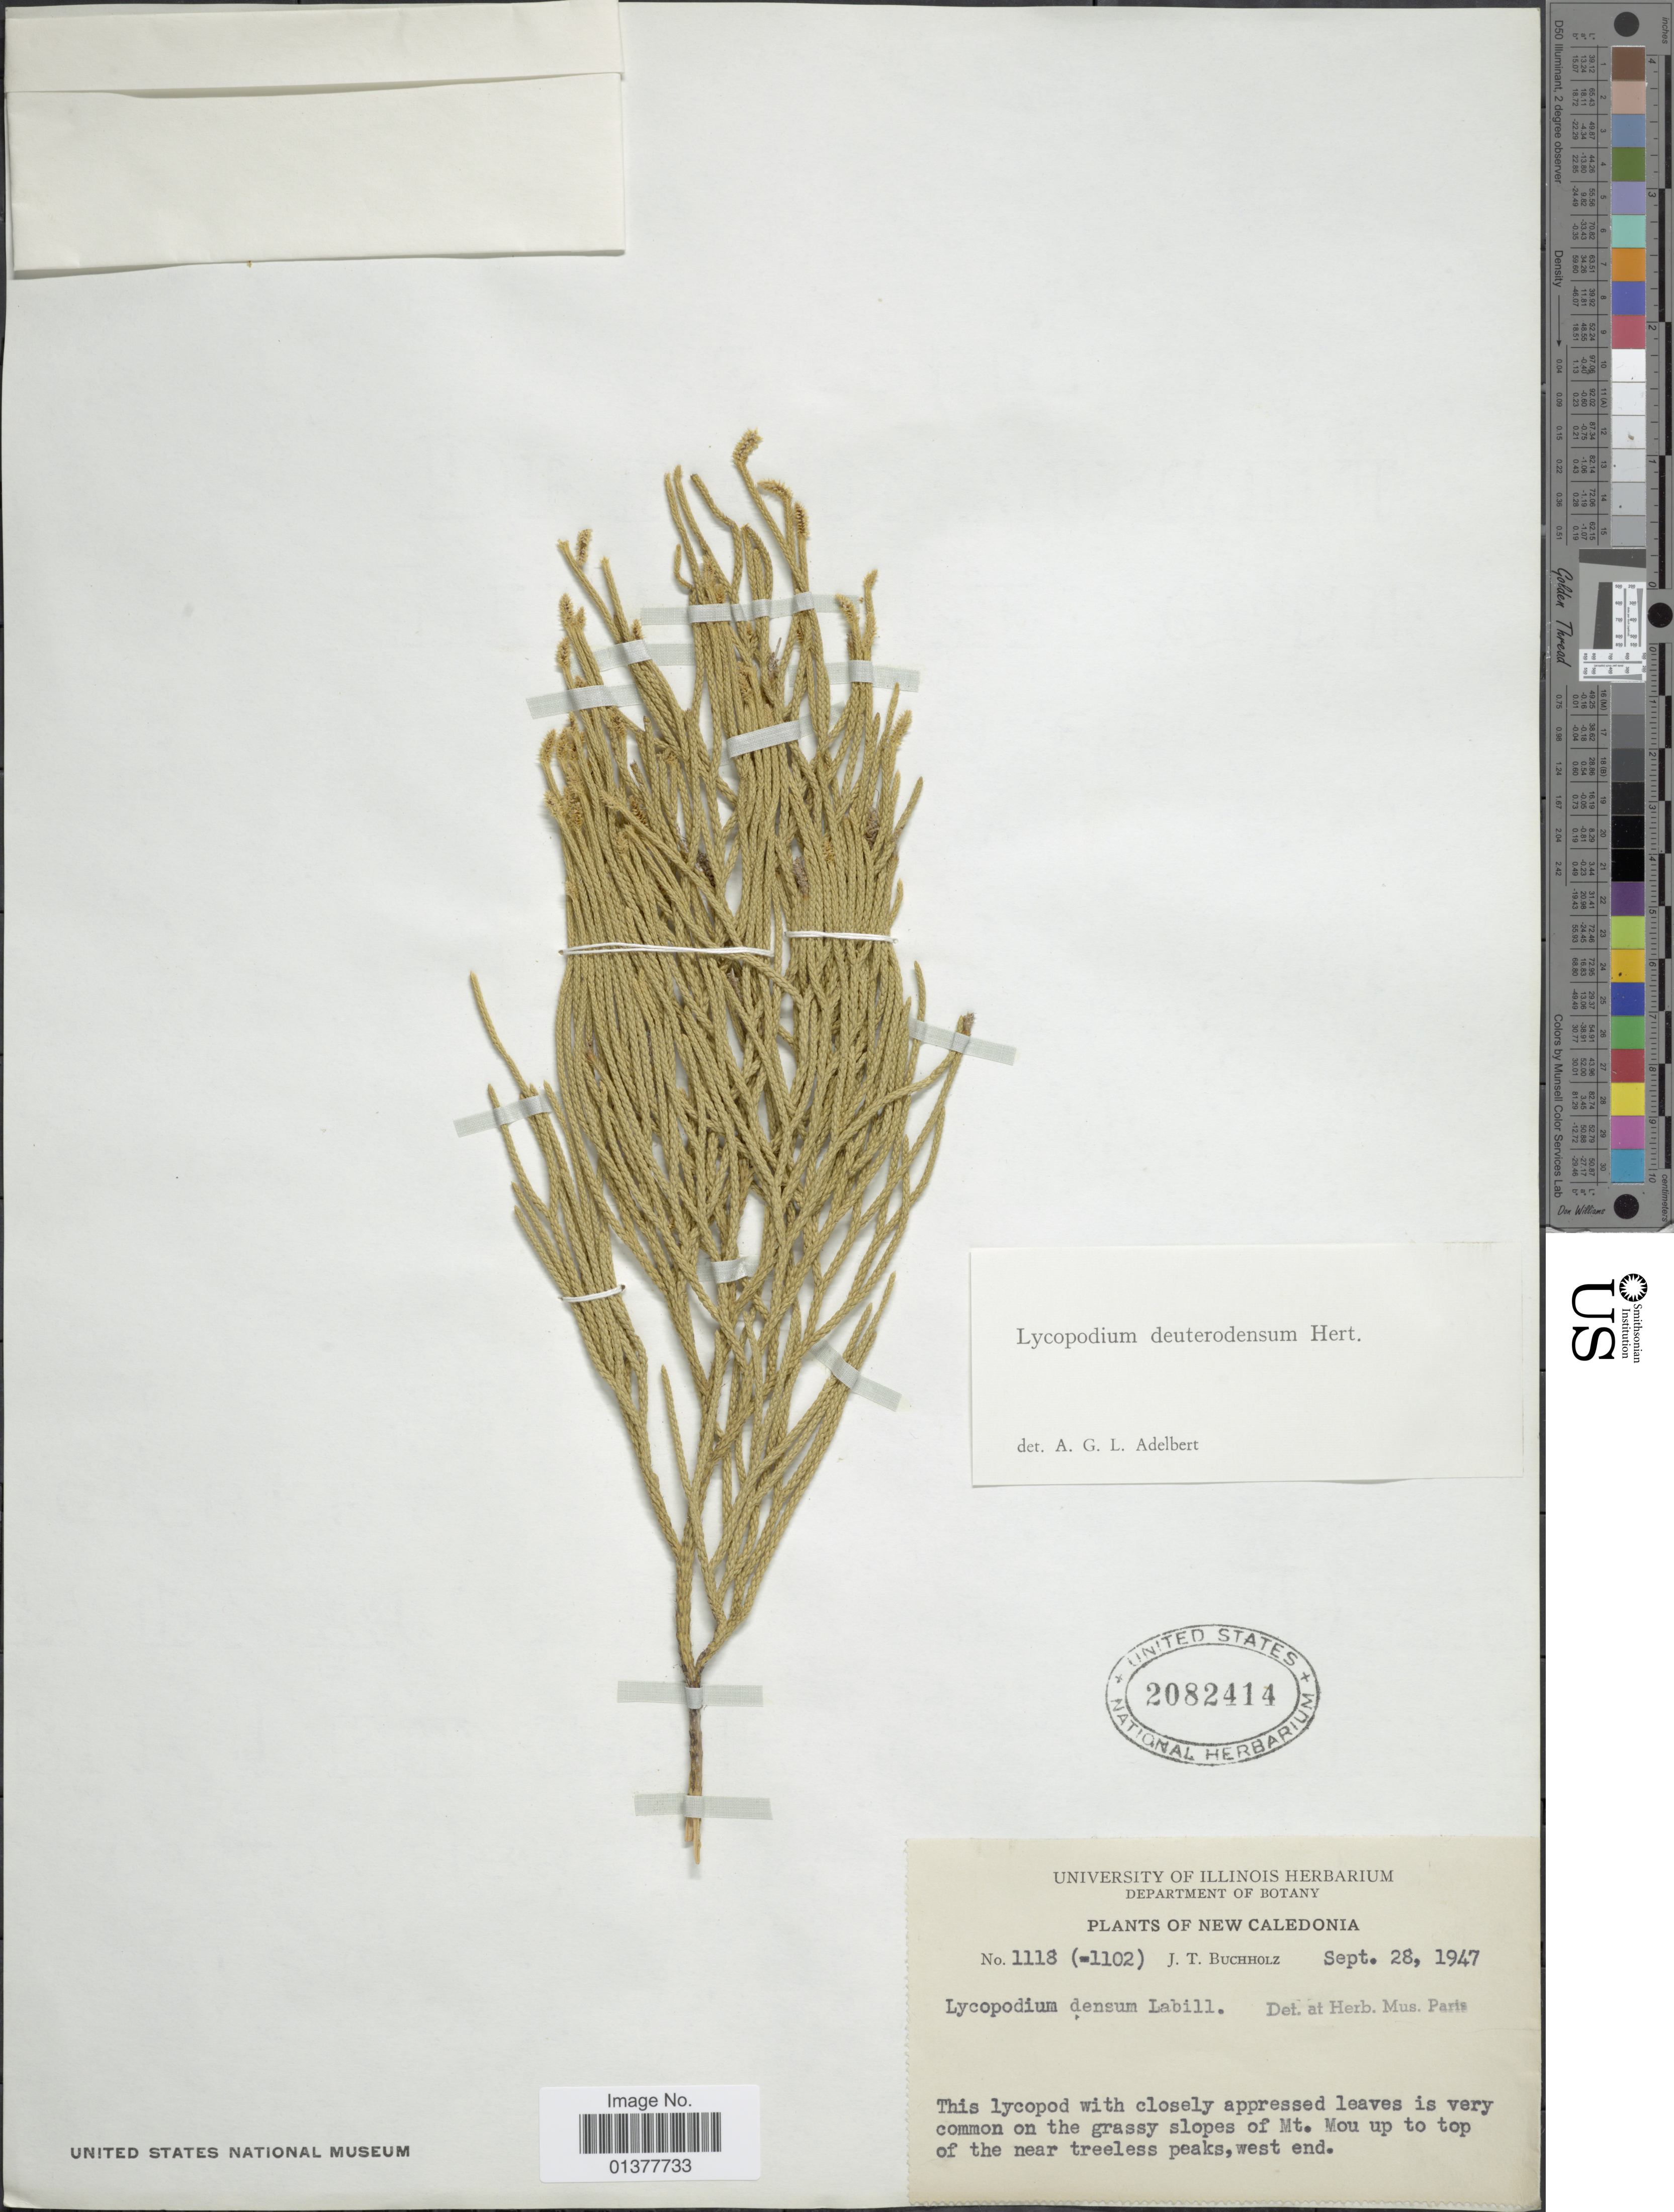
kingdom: Plantae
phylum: Tracheophyta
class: Lycopodiopsida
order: Lycopodiales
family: Lycopodiaceae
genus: Pseudolycopodium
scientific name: Pseudolycopodium densum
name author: (Rothm.) Holub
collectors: J. T. Buchholz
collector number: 1118(-1102)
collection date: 1947-09-28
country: New Caledonia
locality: Common on the grassy slopes of Mt. Mou up to top of the ynear treeless peaks, west end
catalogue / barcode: US 2082414